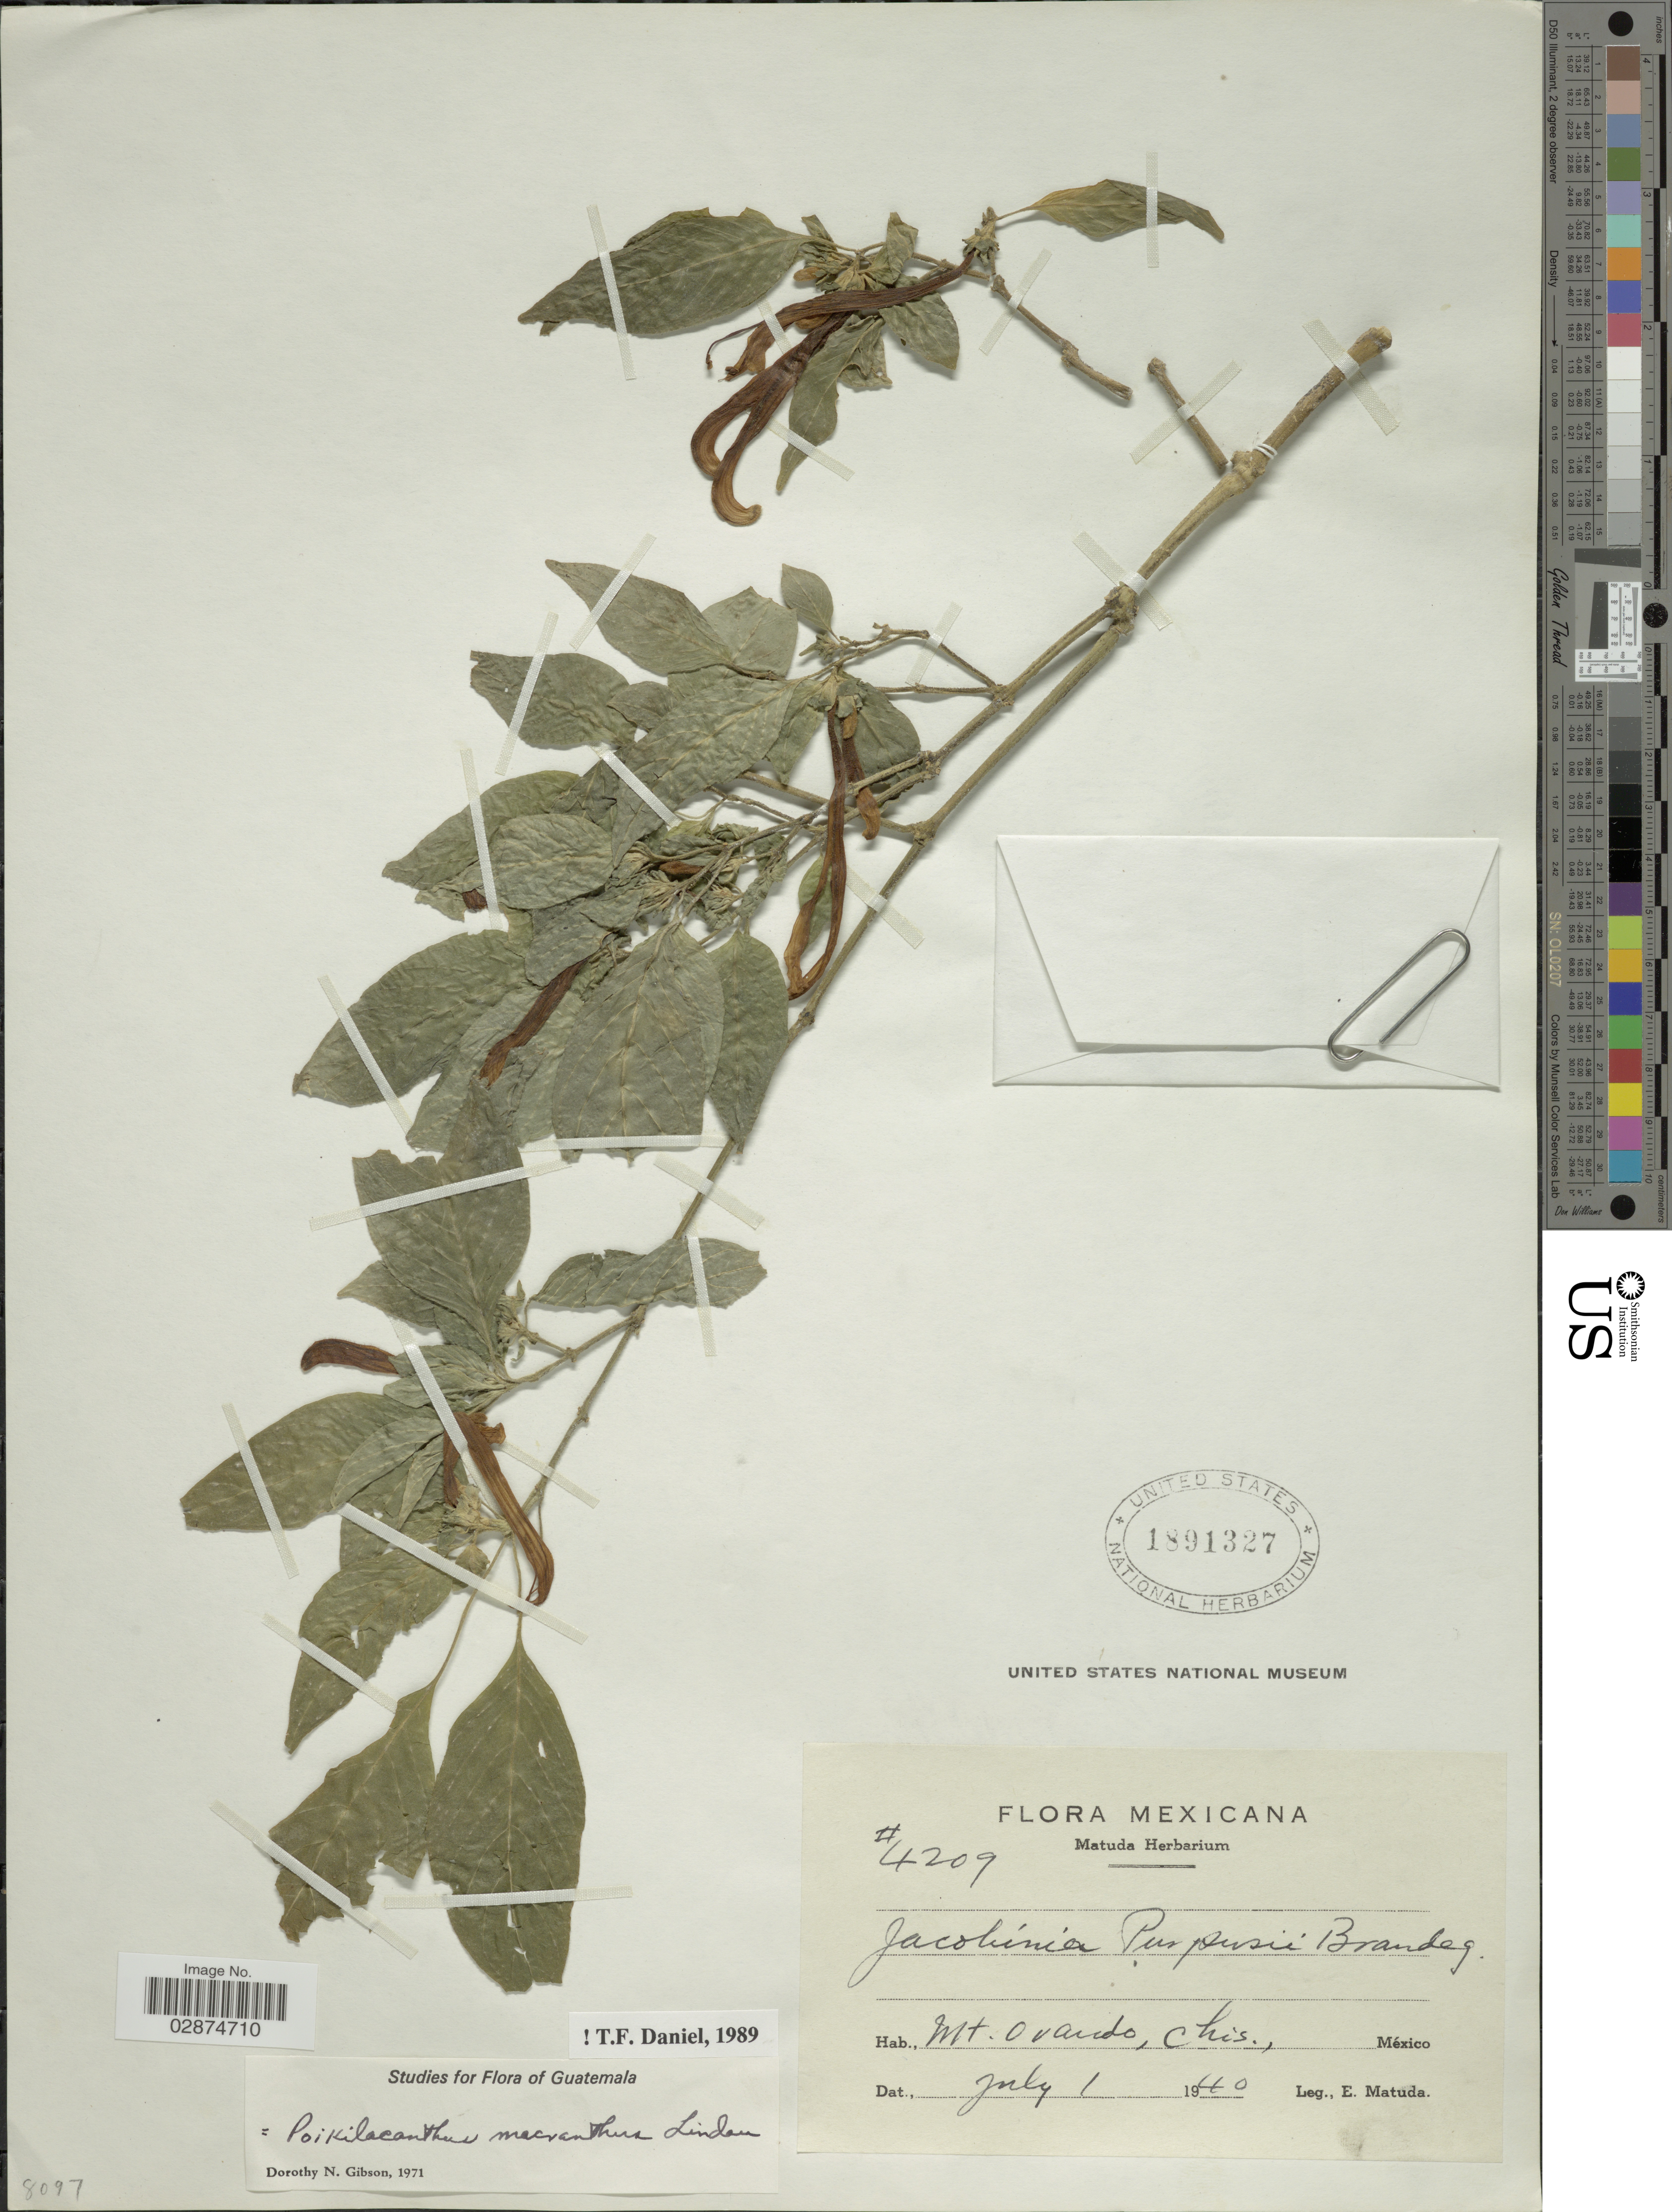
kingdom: Plantae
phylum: Tracheophyta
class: Magnoliopsida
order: Lamiales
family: Acanthaceae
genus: Poikilacanthus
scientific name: Poikilacanthus macranthus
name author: Lindau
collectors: E. Matuda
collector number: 4209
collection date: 1940-07-01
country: Mexico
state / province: Chiapas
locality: Mt. Ovando.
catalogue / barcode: US 1891327